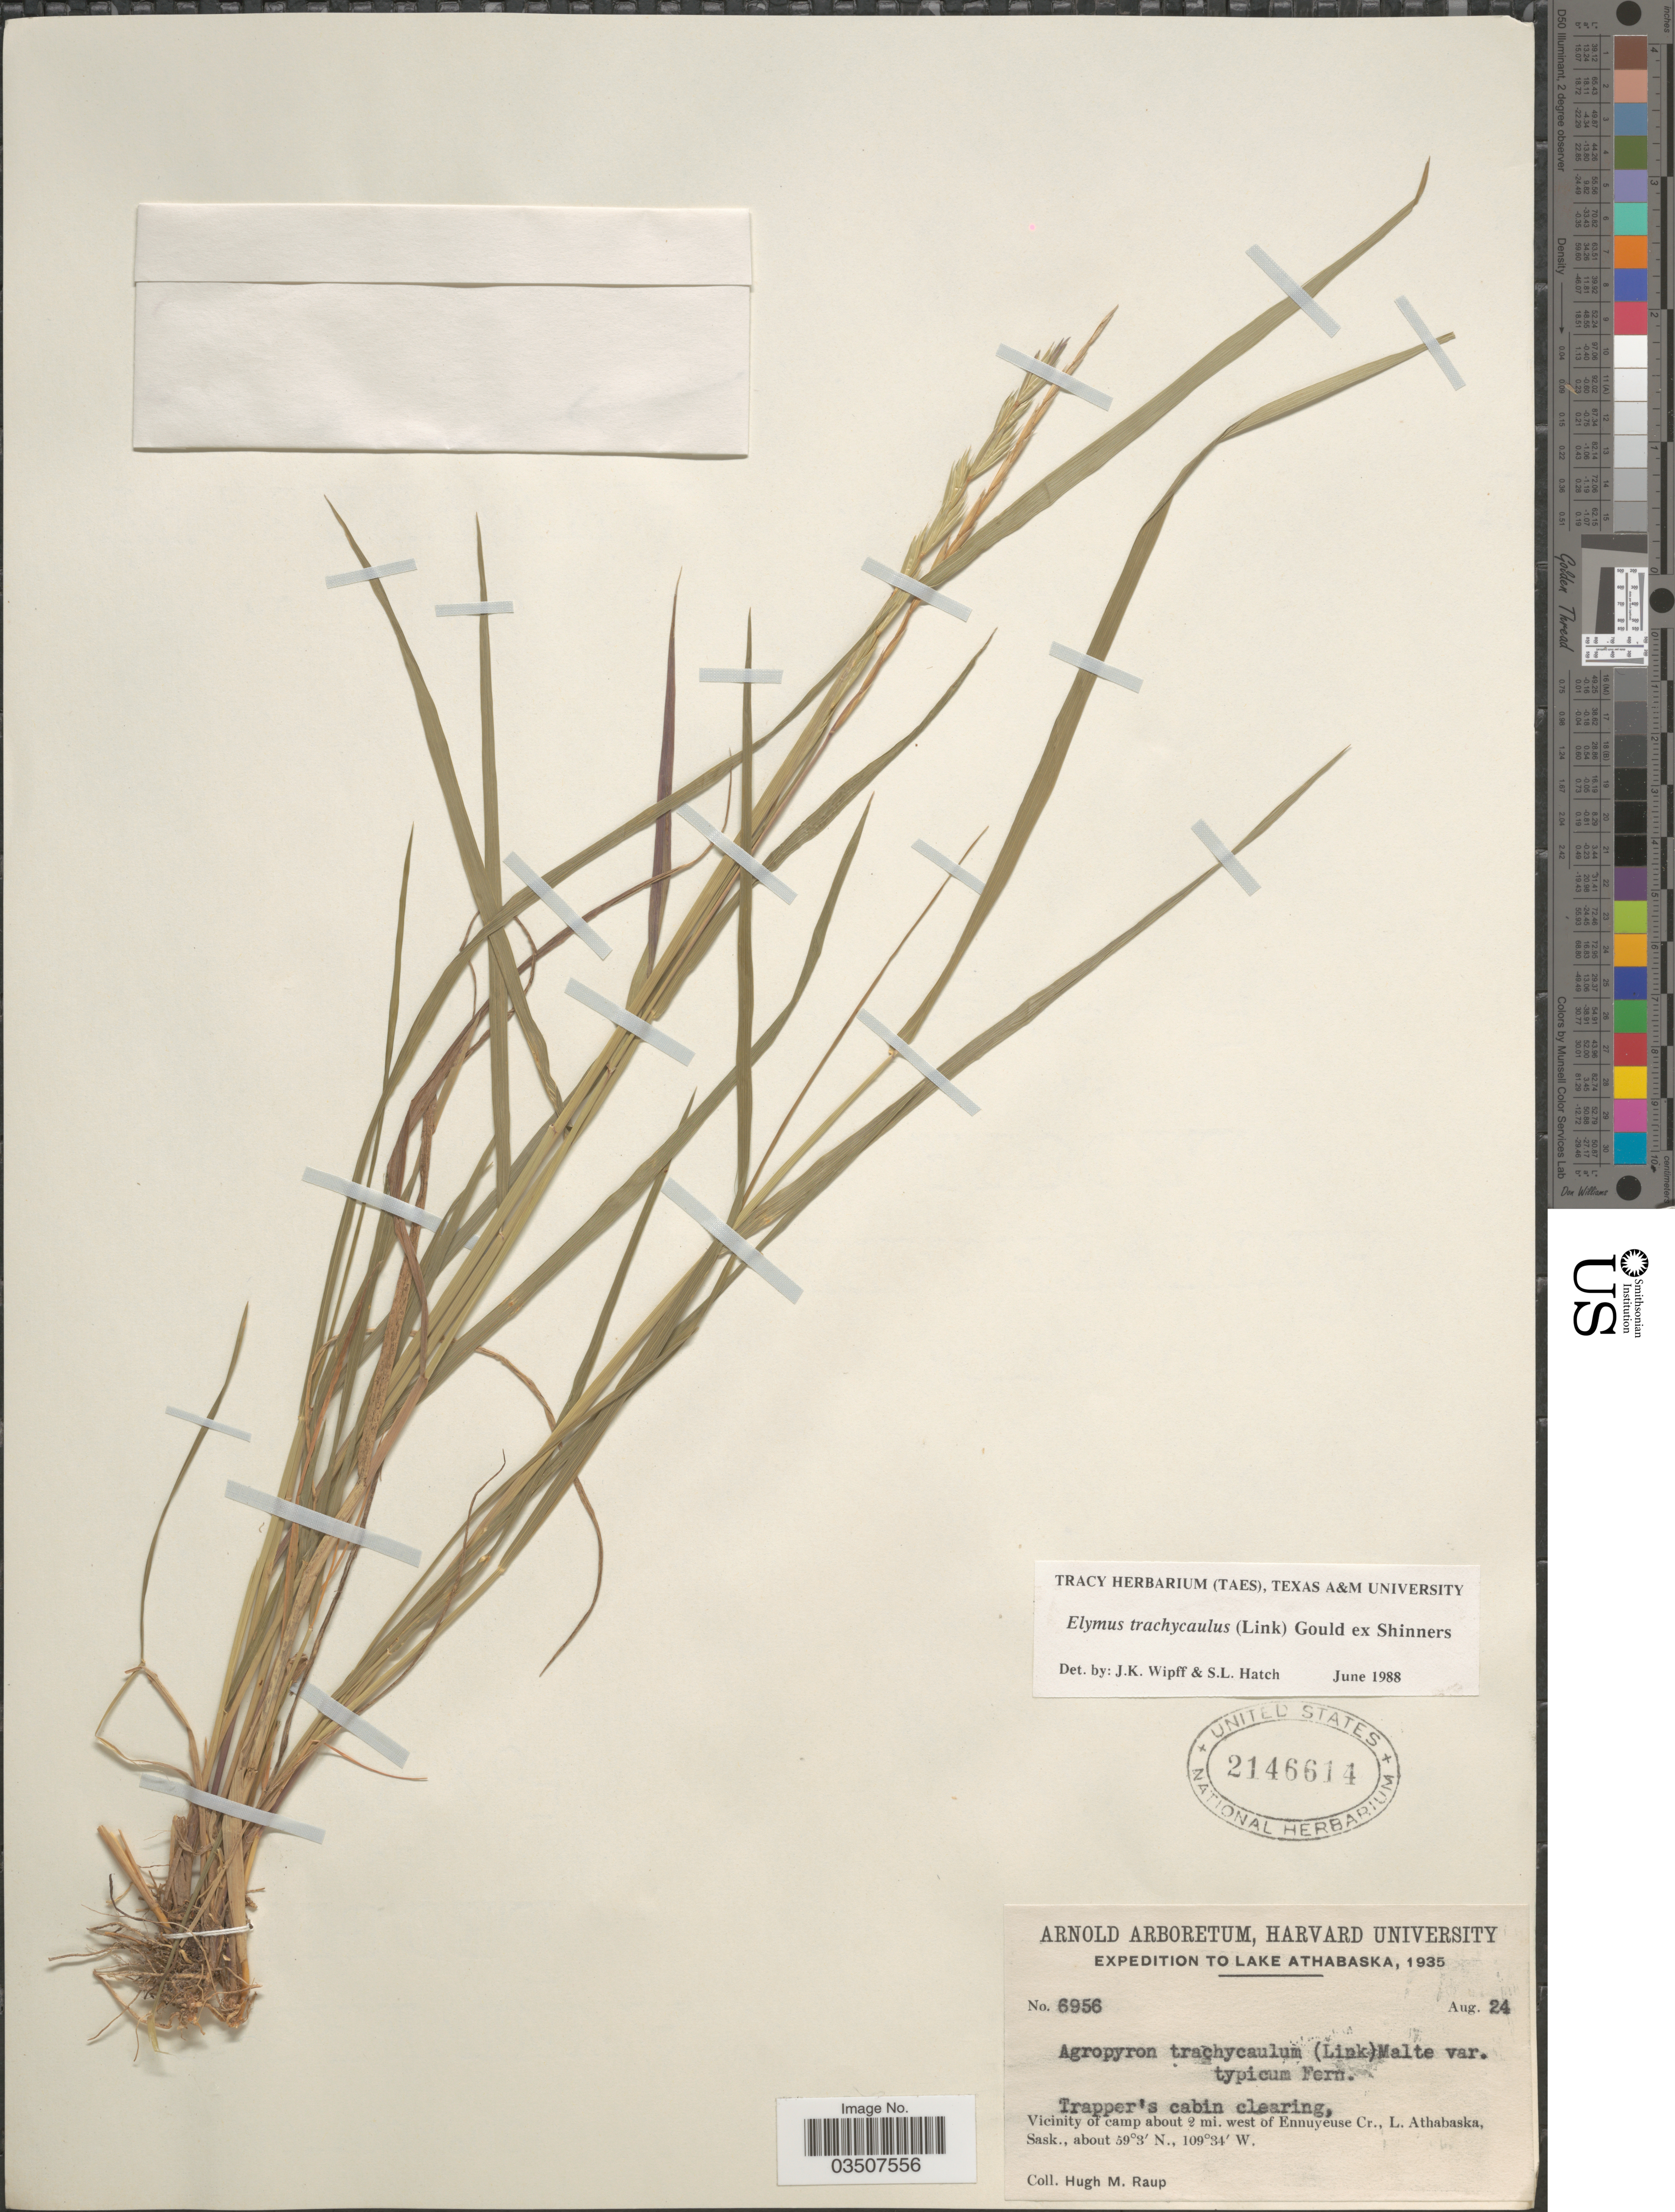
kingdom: Plantae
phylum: Tracheophyta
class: Liliopsida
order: Poales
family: Poaceae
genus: Elymus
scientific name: Elymus trachycaulus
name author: (Link) Gould ex Shinners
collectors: H. Raup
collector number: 6956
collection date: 1935-08-24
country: Canada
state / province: Saskatchewan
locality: Expedition to Lake Athabaska, 1935. Trapper's cabin clearing, Vicinity of camp about 2 mi. west of Ennuyeuse Cr., L. Athabaska.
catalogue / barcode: US 2146614